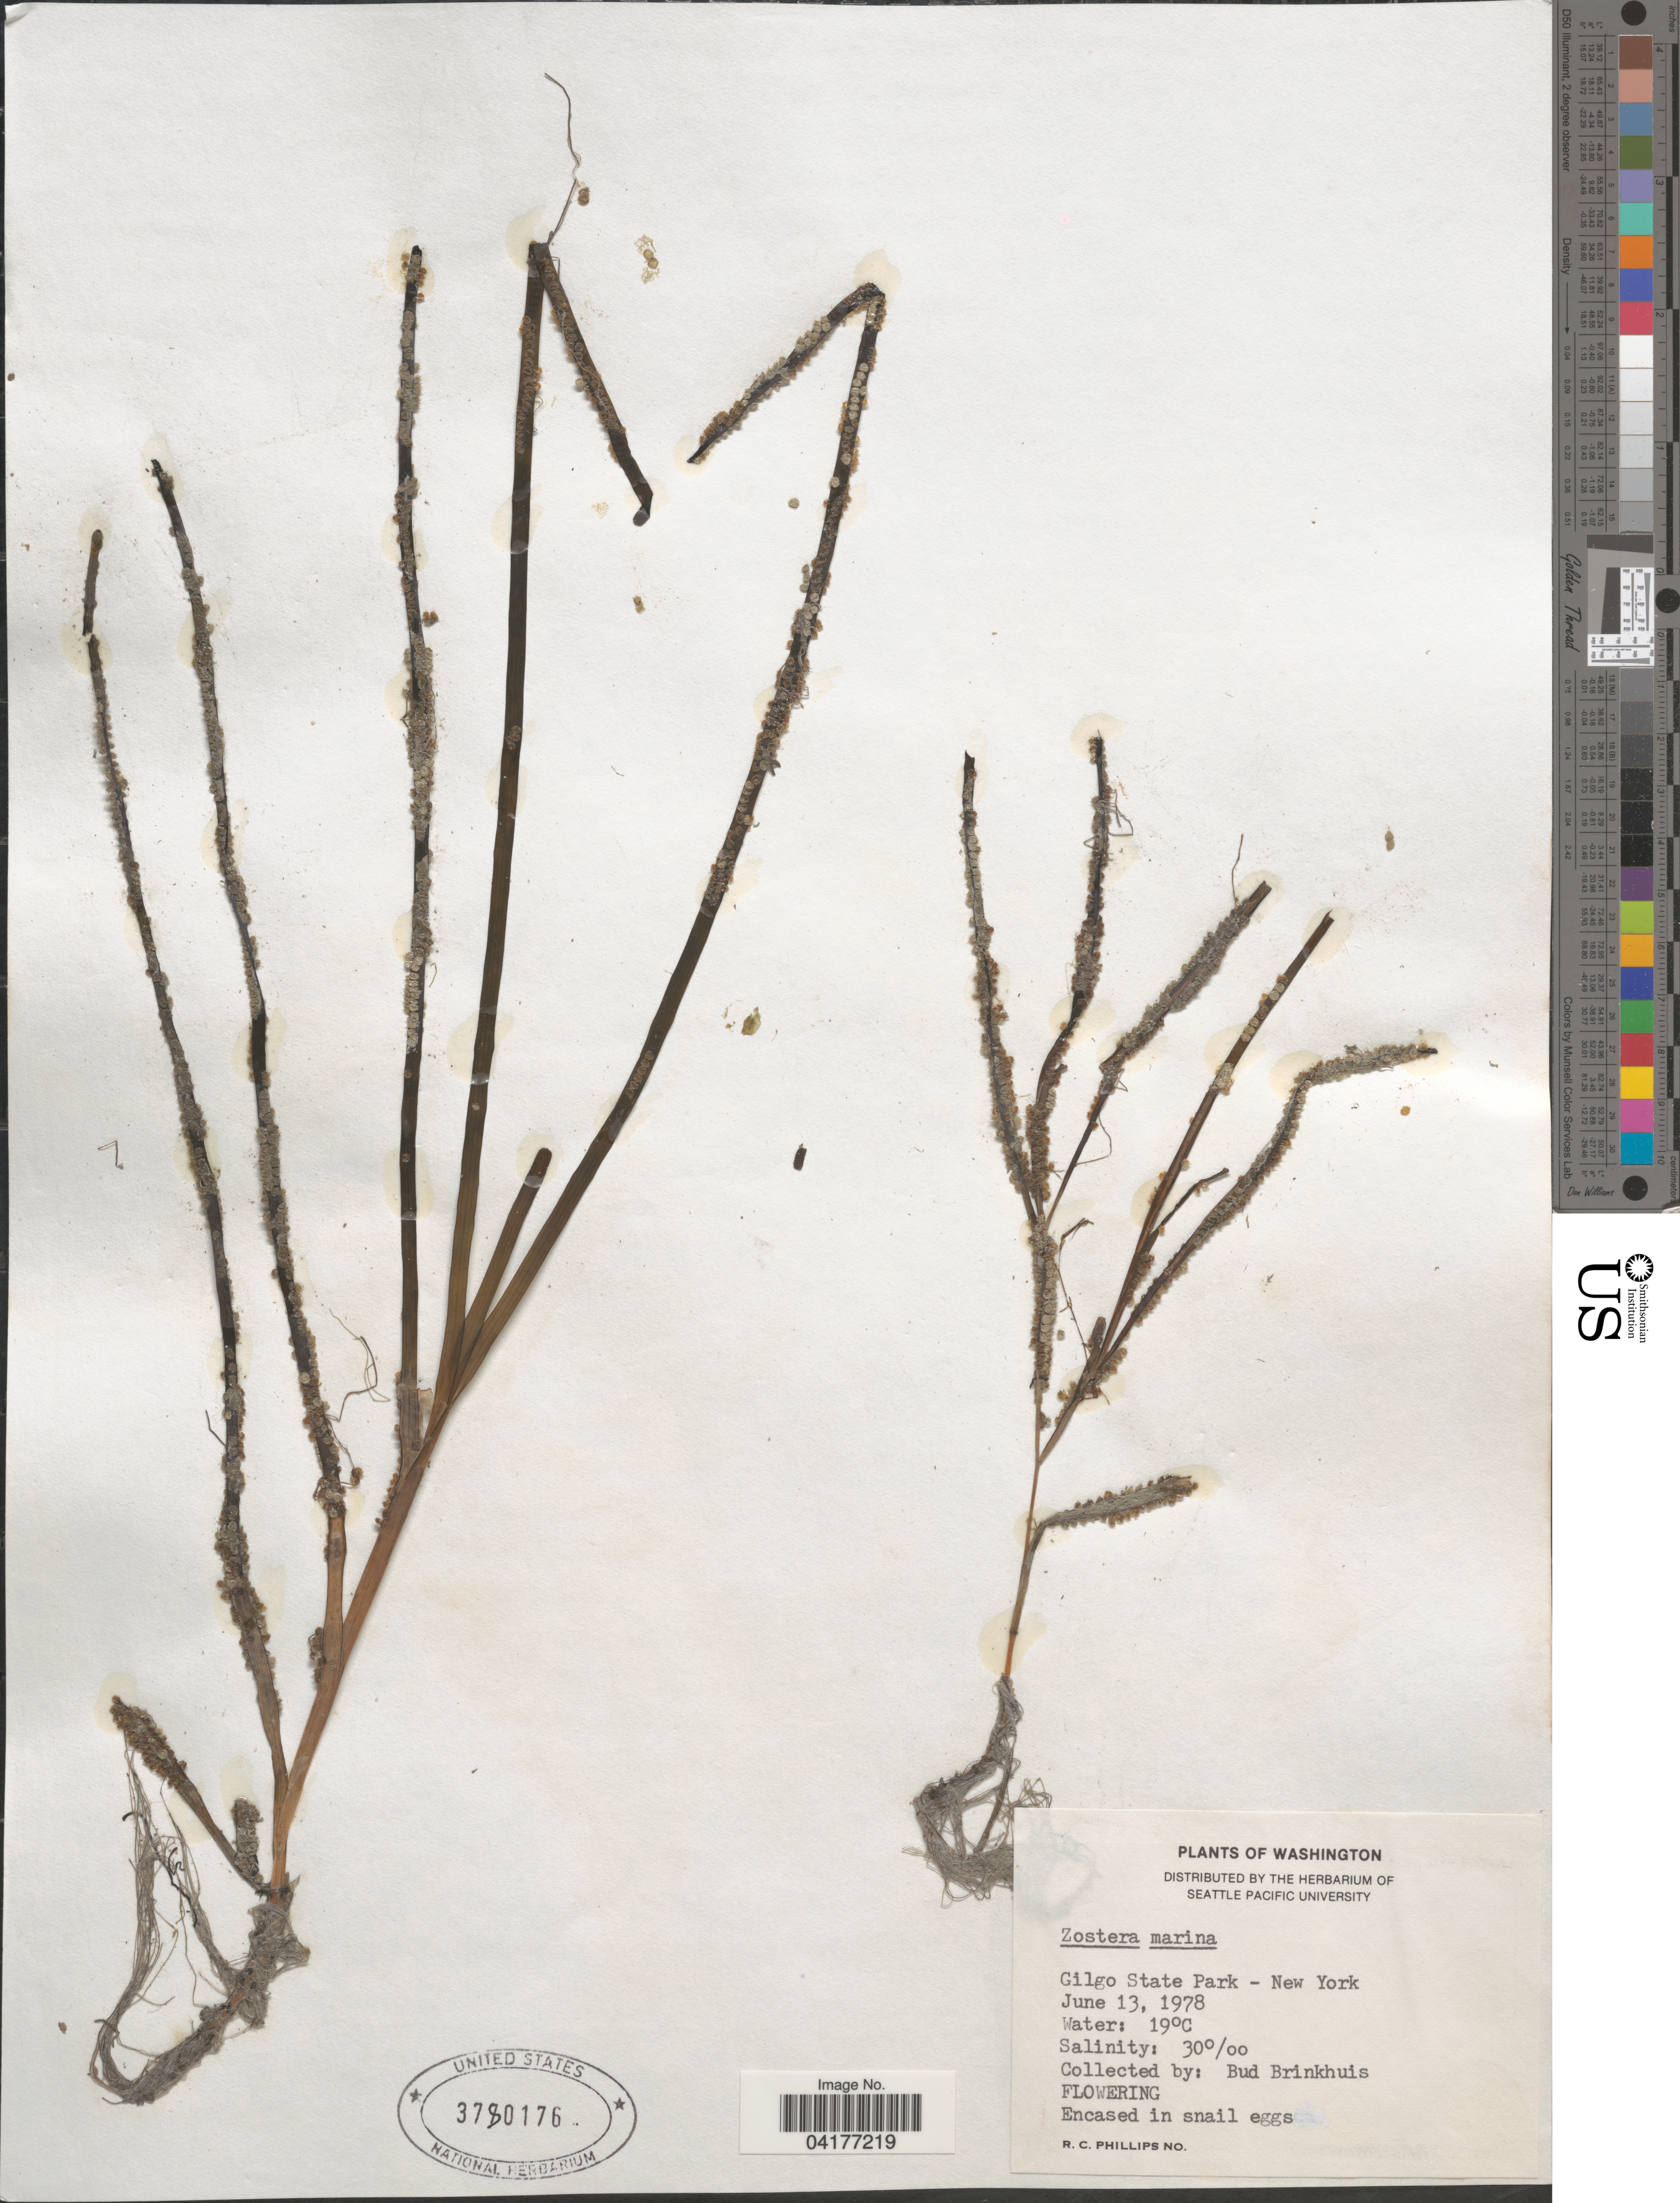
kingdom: Plantae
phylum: Tracheophyta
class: Liliopsida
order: Alismatales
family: Zosteraceae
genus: Zostera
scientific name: Zostera marina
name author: L.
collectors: B. Brinkhuis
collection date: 1978-06-13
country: United States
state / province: New York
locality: Gilgo State Park.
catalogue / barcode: US 3780176